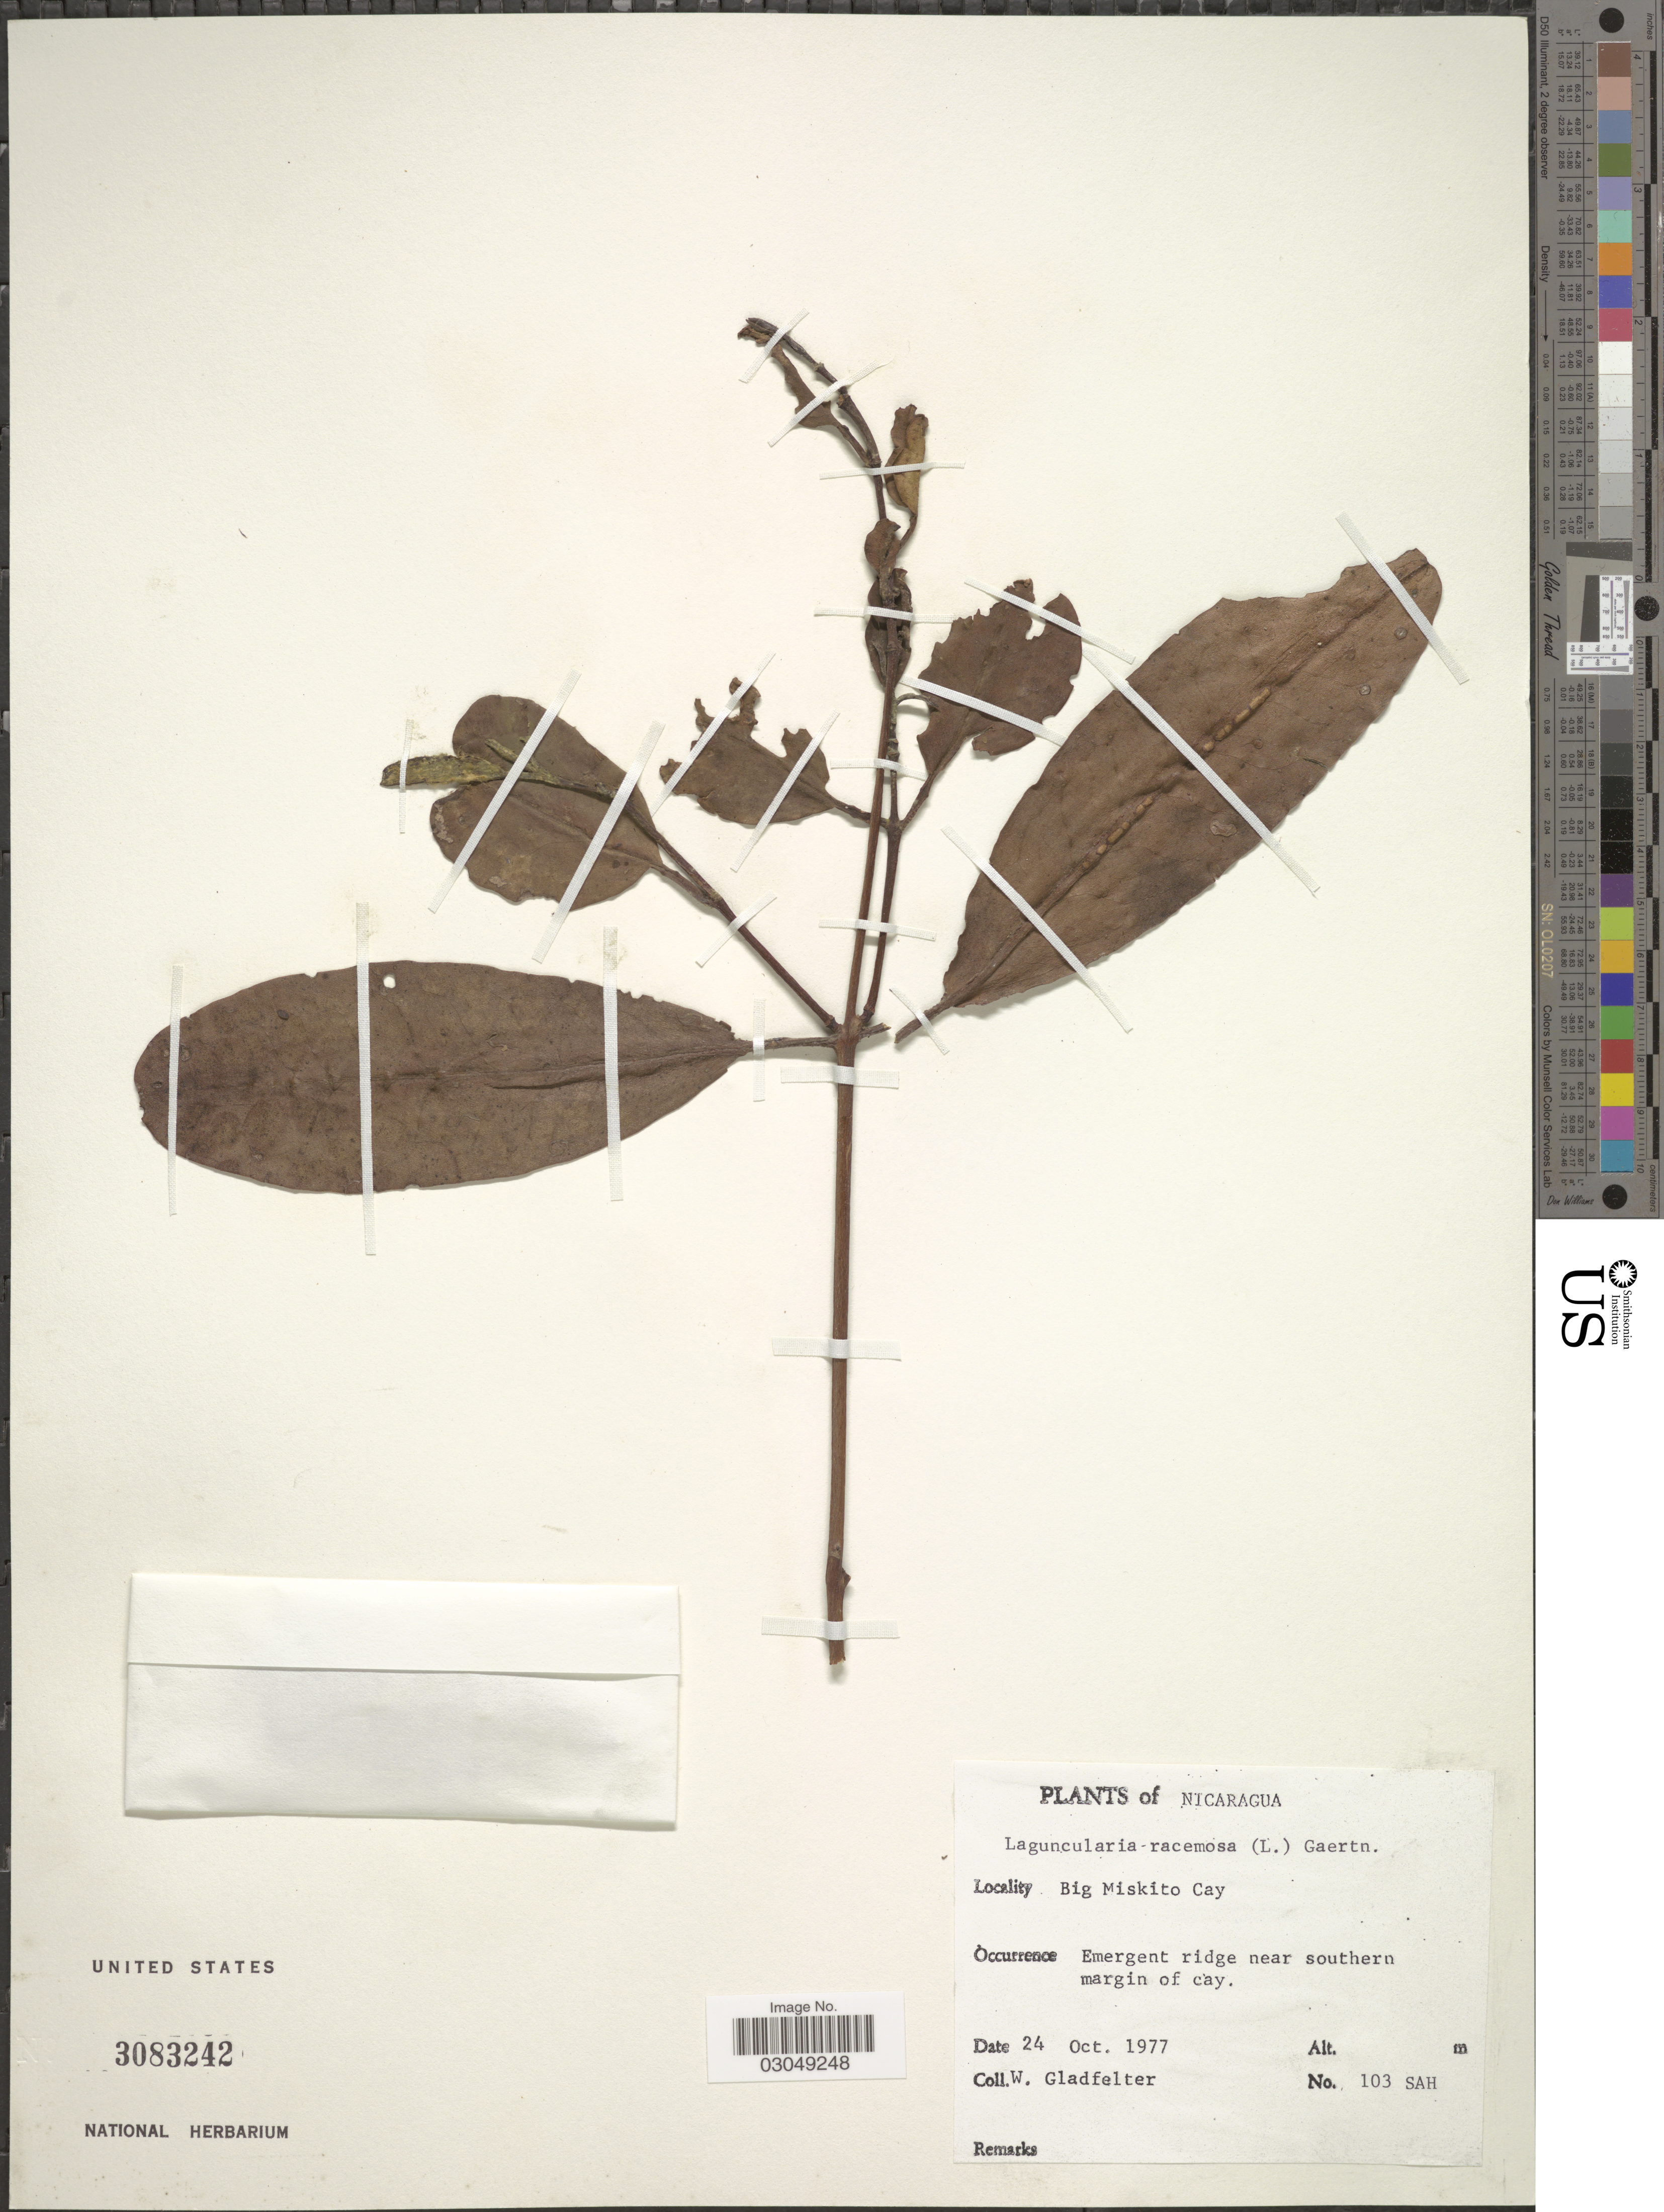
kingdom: Plantae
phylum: Tracheophyta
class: Magnoliopsida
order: Myrtales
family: Combretaceae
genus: Laguncularia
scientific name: Laguncularia racemosa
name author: (L.) C.F. Gaertn.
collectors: W. Gladfelter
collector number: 103 SAH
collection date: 1977-10-24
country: Nicaragua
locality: Big Miskito Cay. Emergent ridge near southern margin of cay.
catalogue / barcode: US 3083242